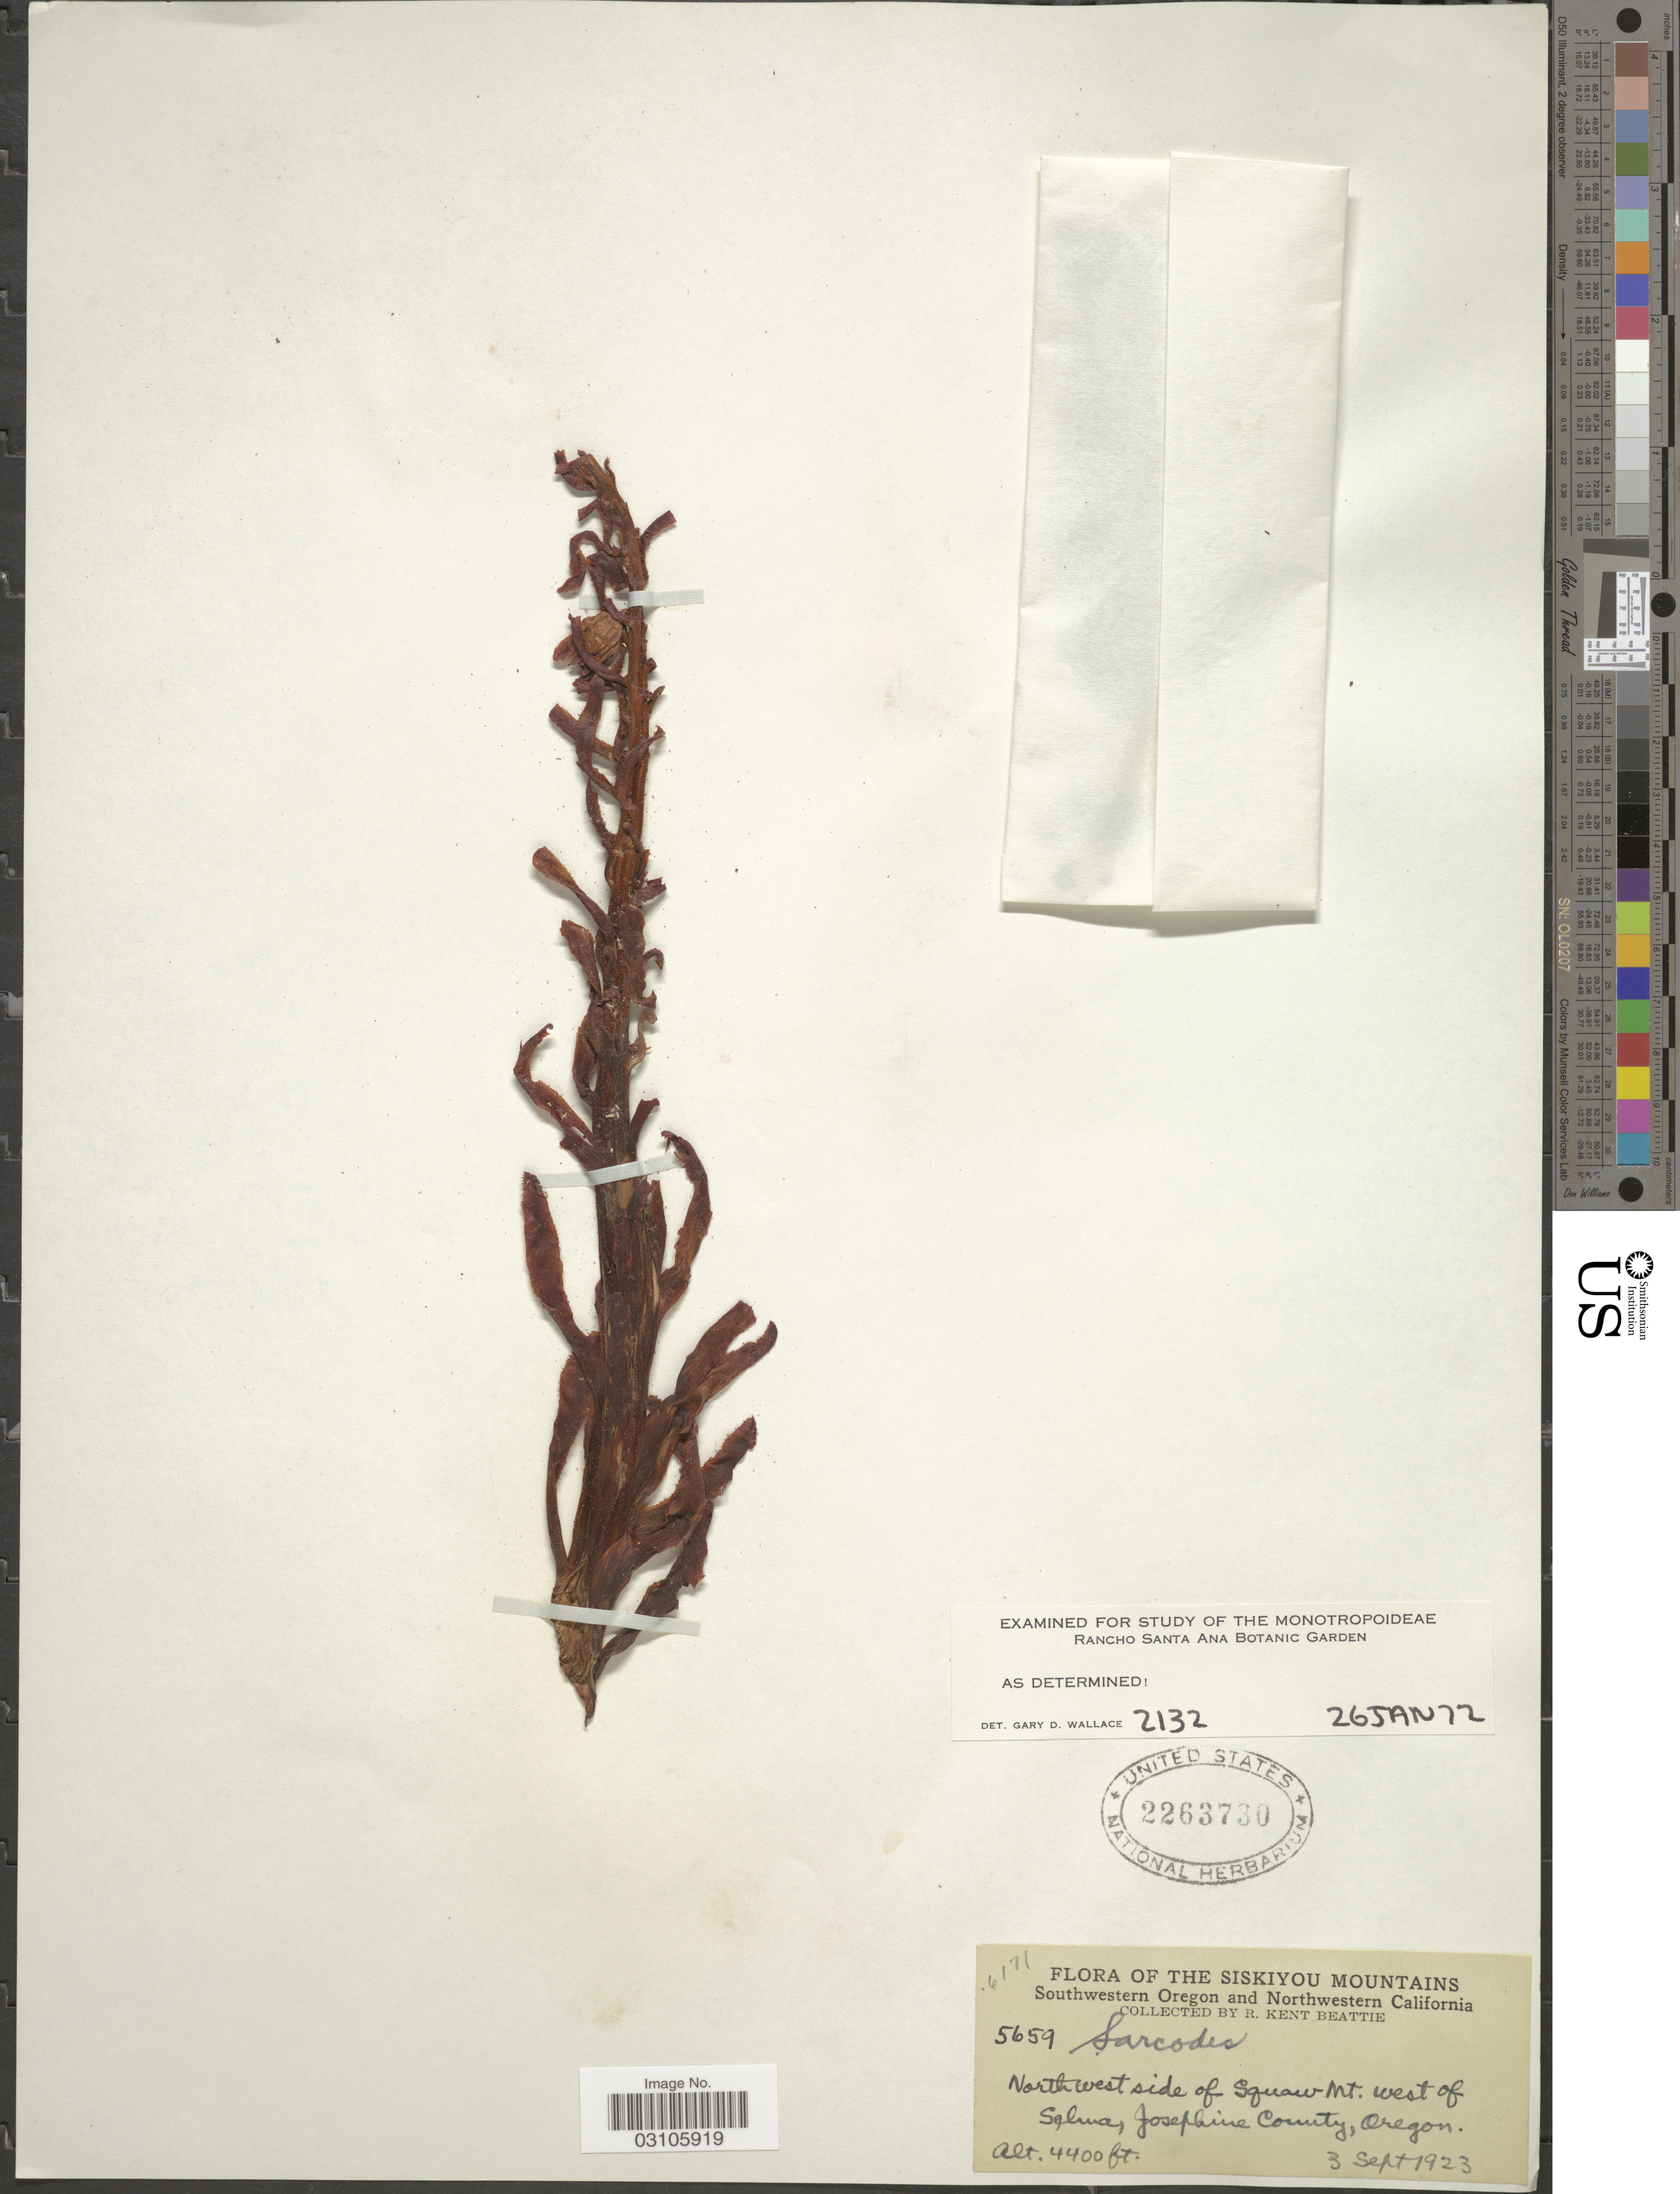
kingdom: Plantae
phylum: Tracheophyta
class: Magnoliopsida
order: Ericales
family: Ericaceae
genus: Sarcodes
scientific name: Sarcodes sanguinea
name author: Torr.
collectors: R. K. Beattie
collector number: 5659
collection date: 1923-09-03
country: United States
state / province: Oregon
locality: The Siskiyou Mountains. Southwestern Oregon. Northwest side of Squaw Mt. west of Selma, Josephine County.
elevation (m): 1341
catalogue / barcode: US 2263730